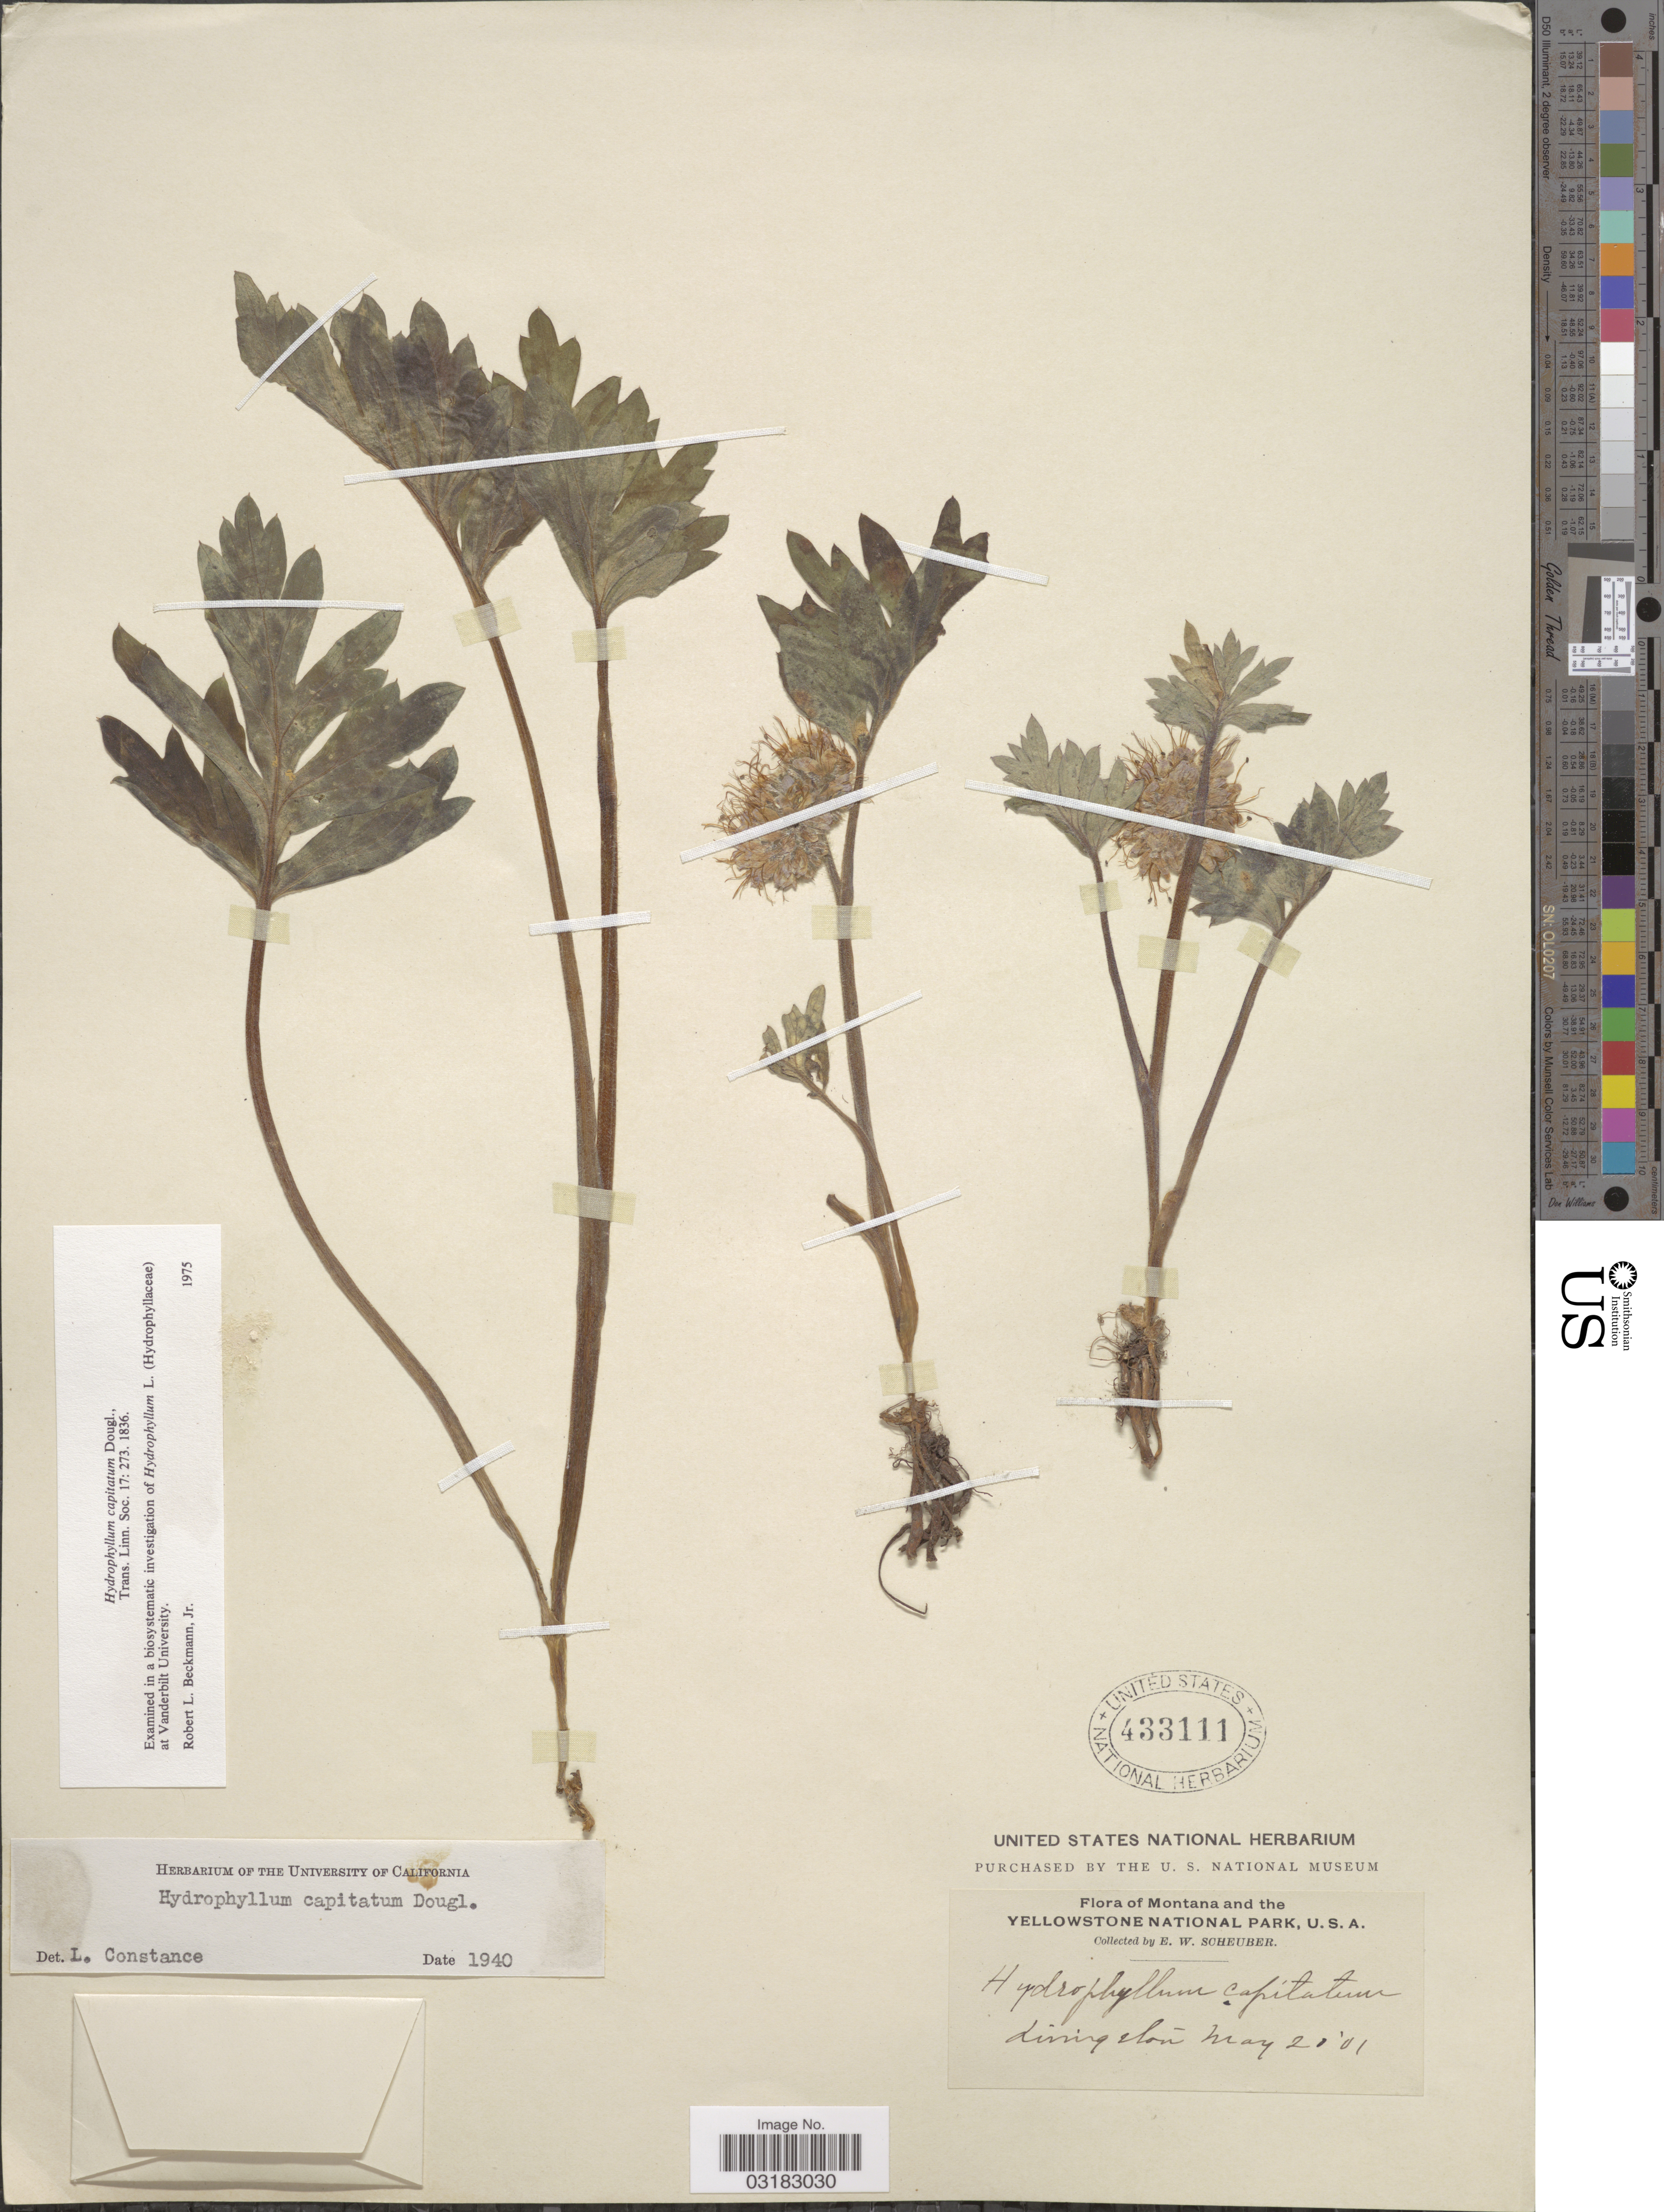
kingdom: Plantae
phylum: Tracheophyta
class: Magnoliopsida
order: Boraginales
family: Hydrophyllaceae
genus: Hydrophyllum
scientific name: Hydrophyllum capitatum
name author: Douglas ex Benth.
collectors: E. Scheuber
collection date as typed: Transcribed d/m/y: 20/5/1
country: United States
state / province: Montana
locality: Yellowstone National Park. Livingston.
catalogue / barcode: US 433111